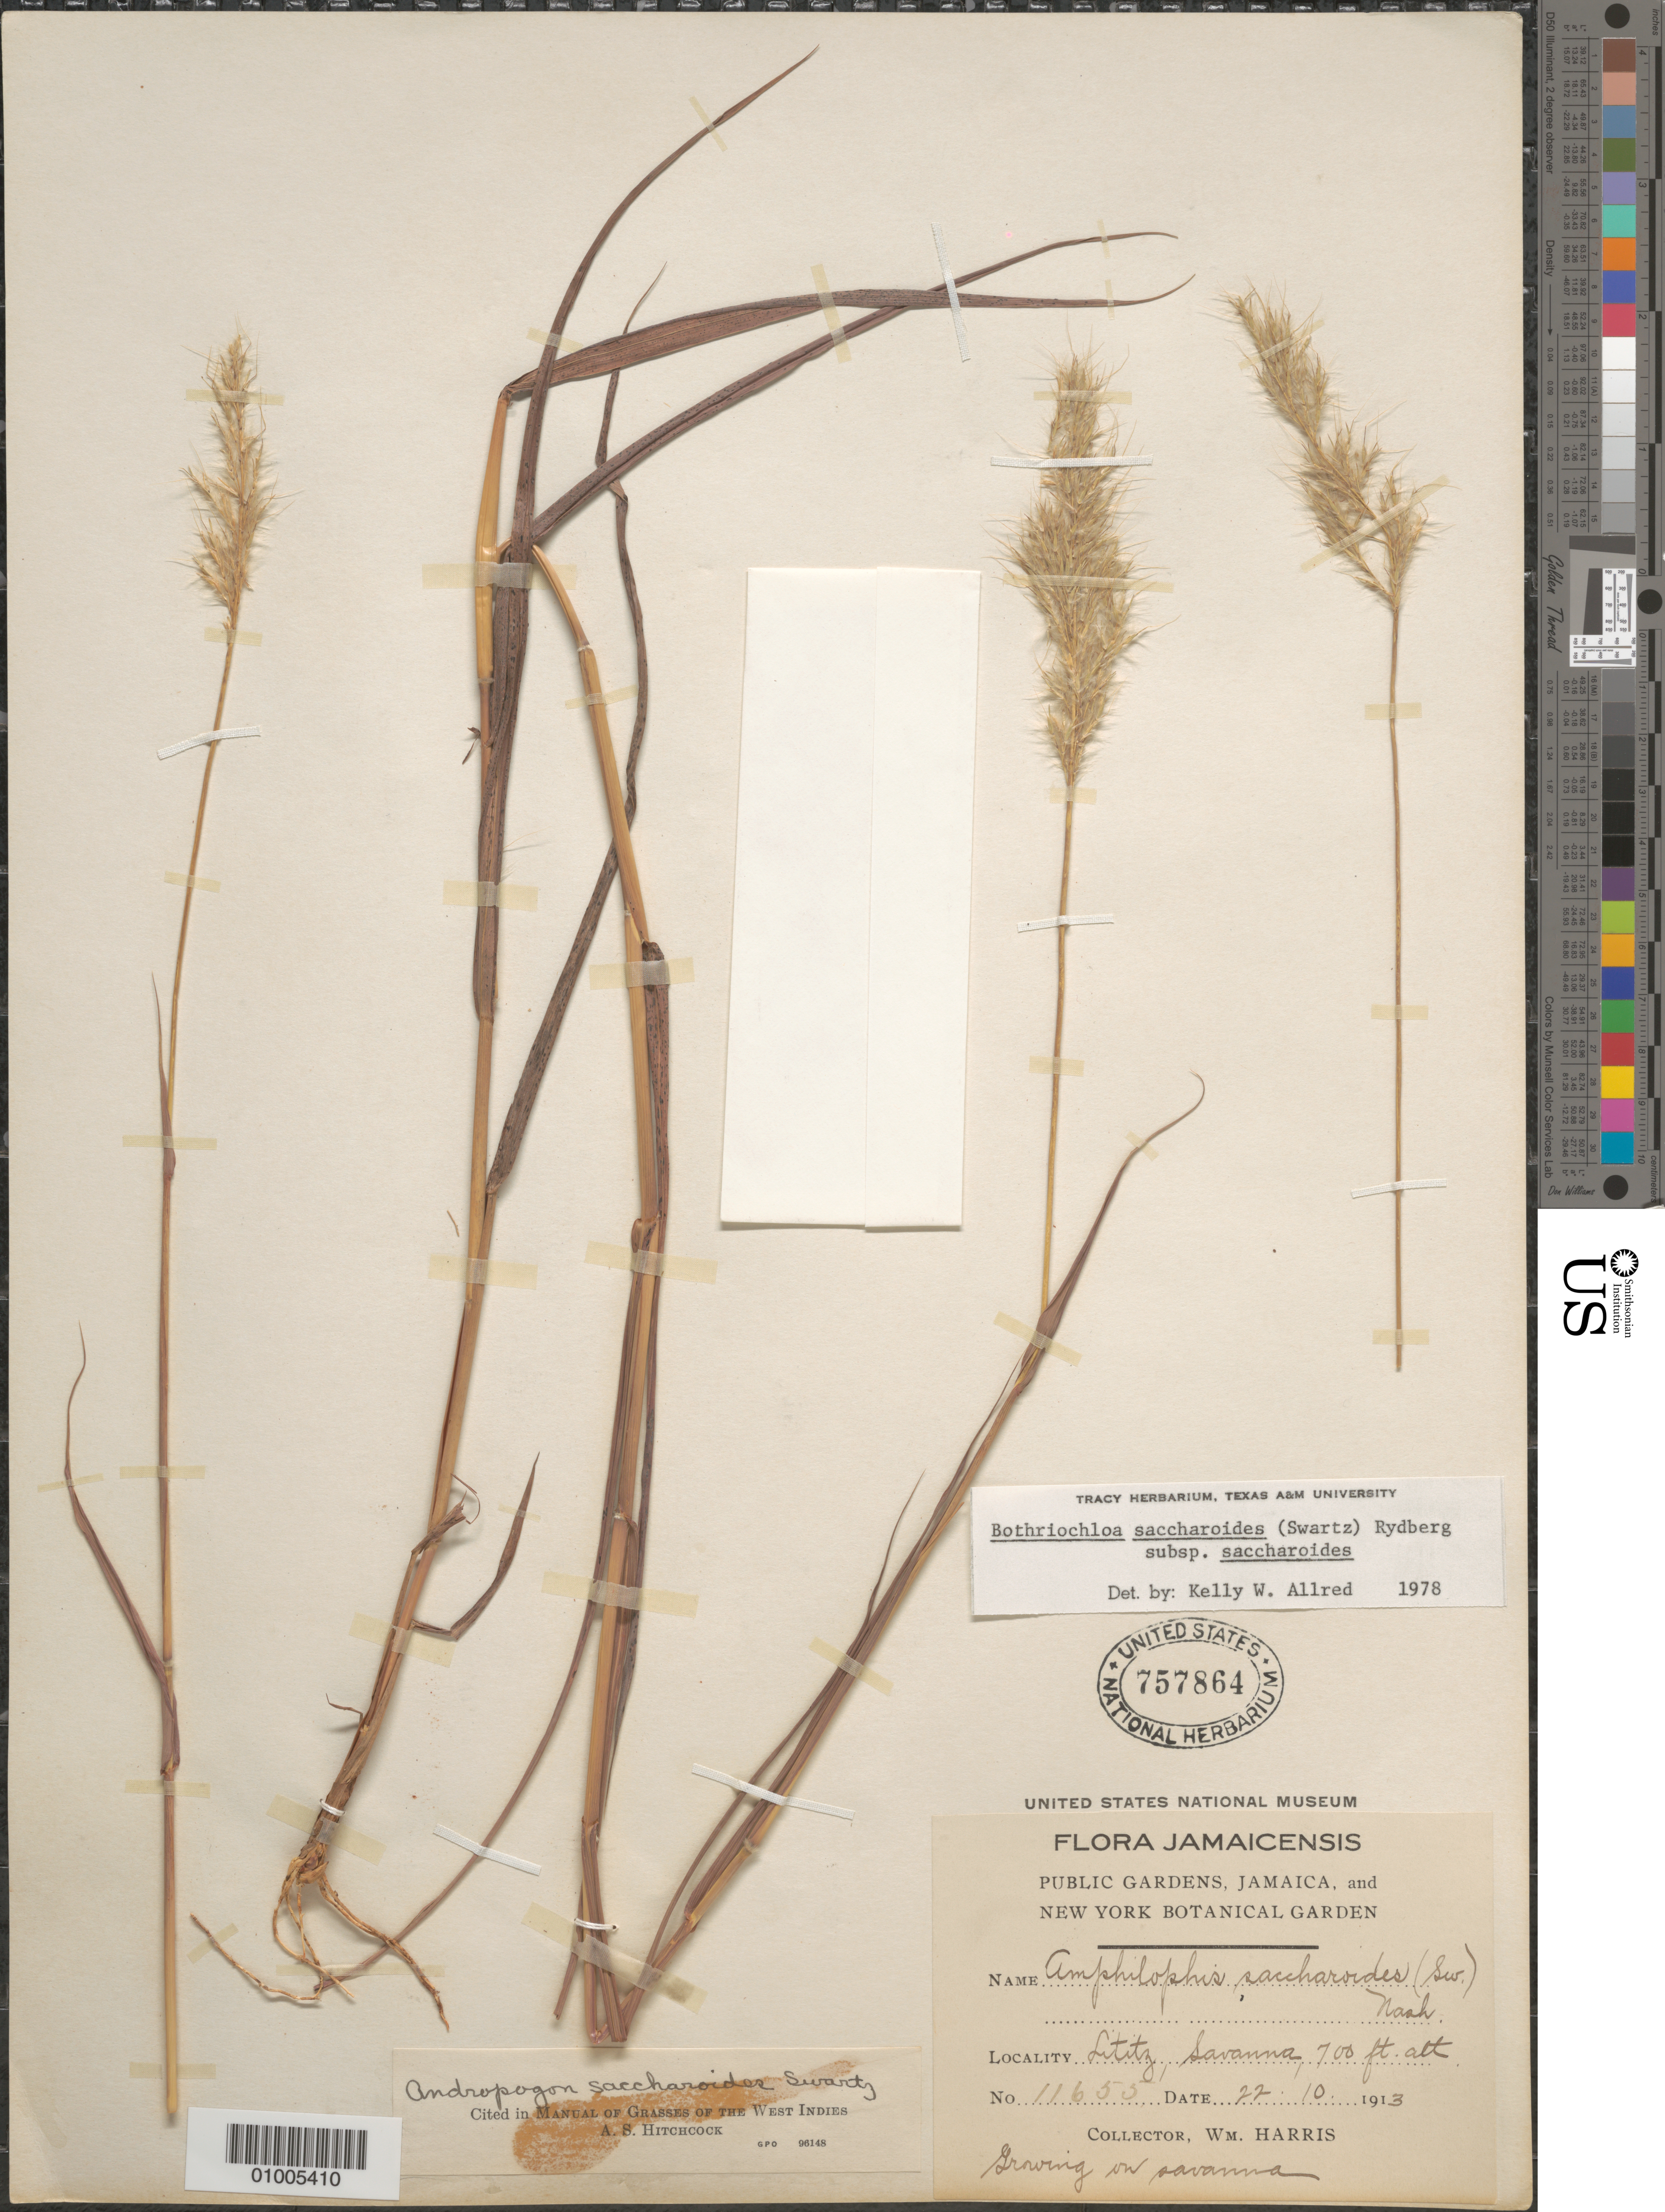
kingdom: Plantae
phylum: Tracheophyta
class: Liliopsida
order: Poales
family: Poaceae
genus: Bothriochloa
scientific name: Bothriochloa saccharoides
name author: (Sw.) Rydb.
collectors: W. H. Harris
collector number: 11655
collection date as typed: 27 Oct 1913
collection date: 1913-10-27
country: Jamaica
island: Jamaica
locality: Lititz Savanna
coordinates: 0 N, 0 E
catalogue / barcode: US 757864